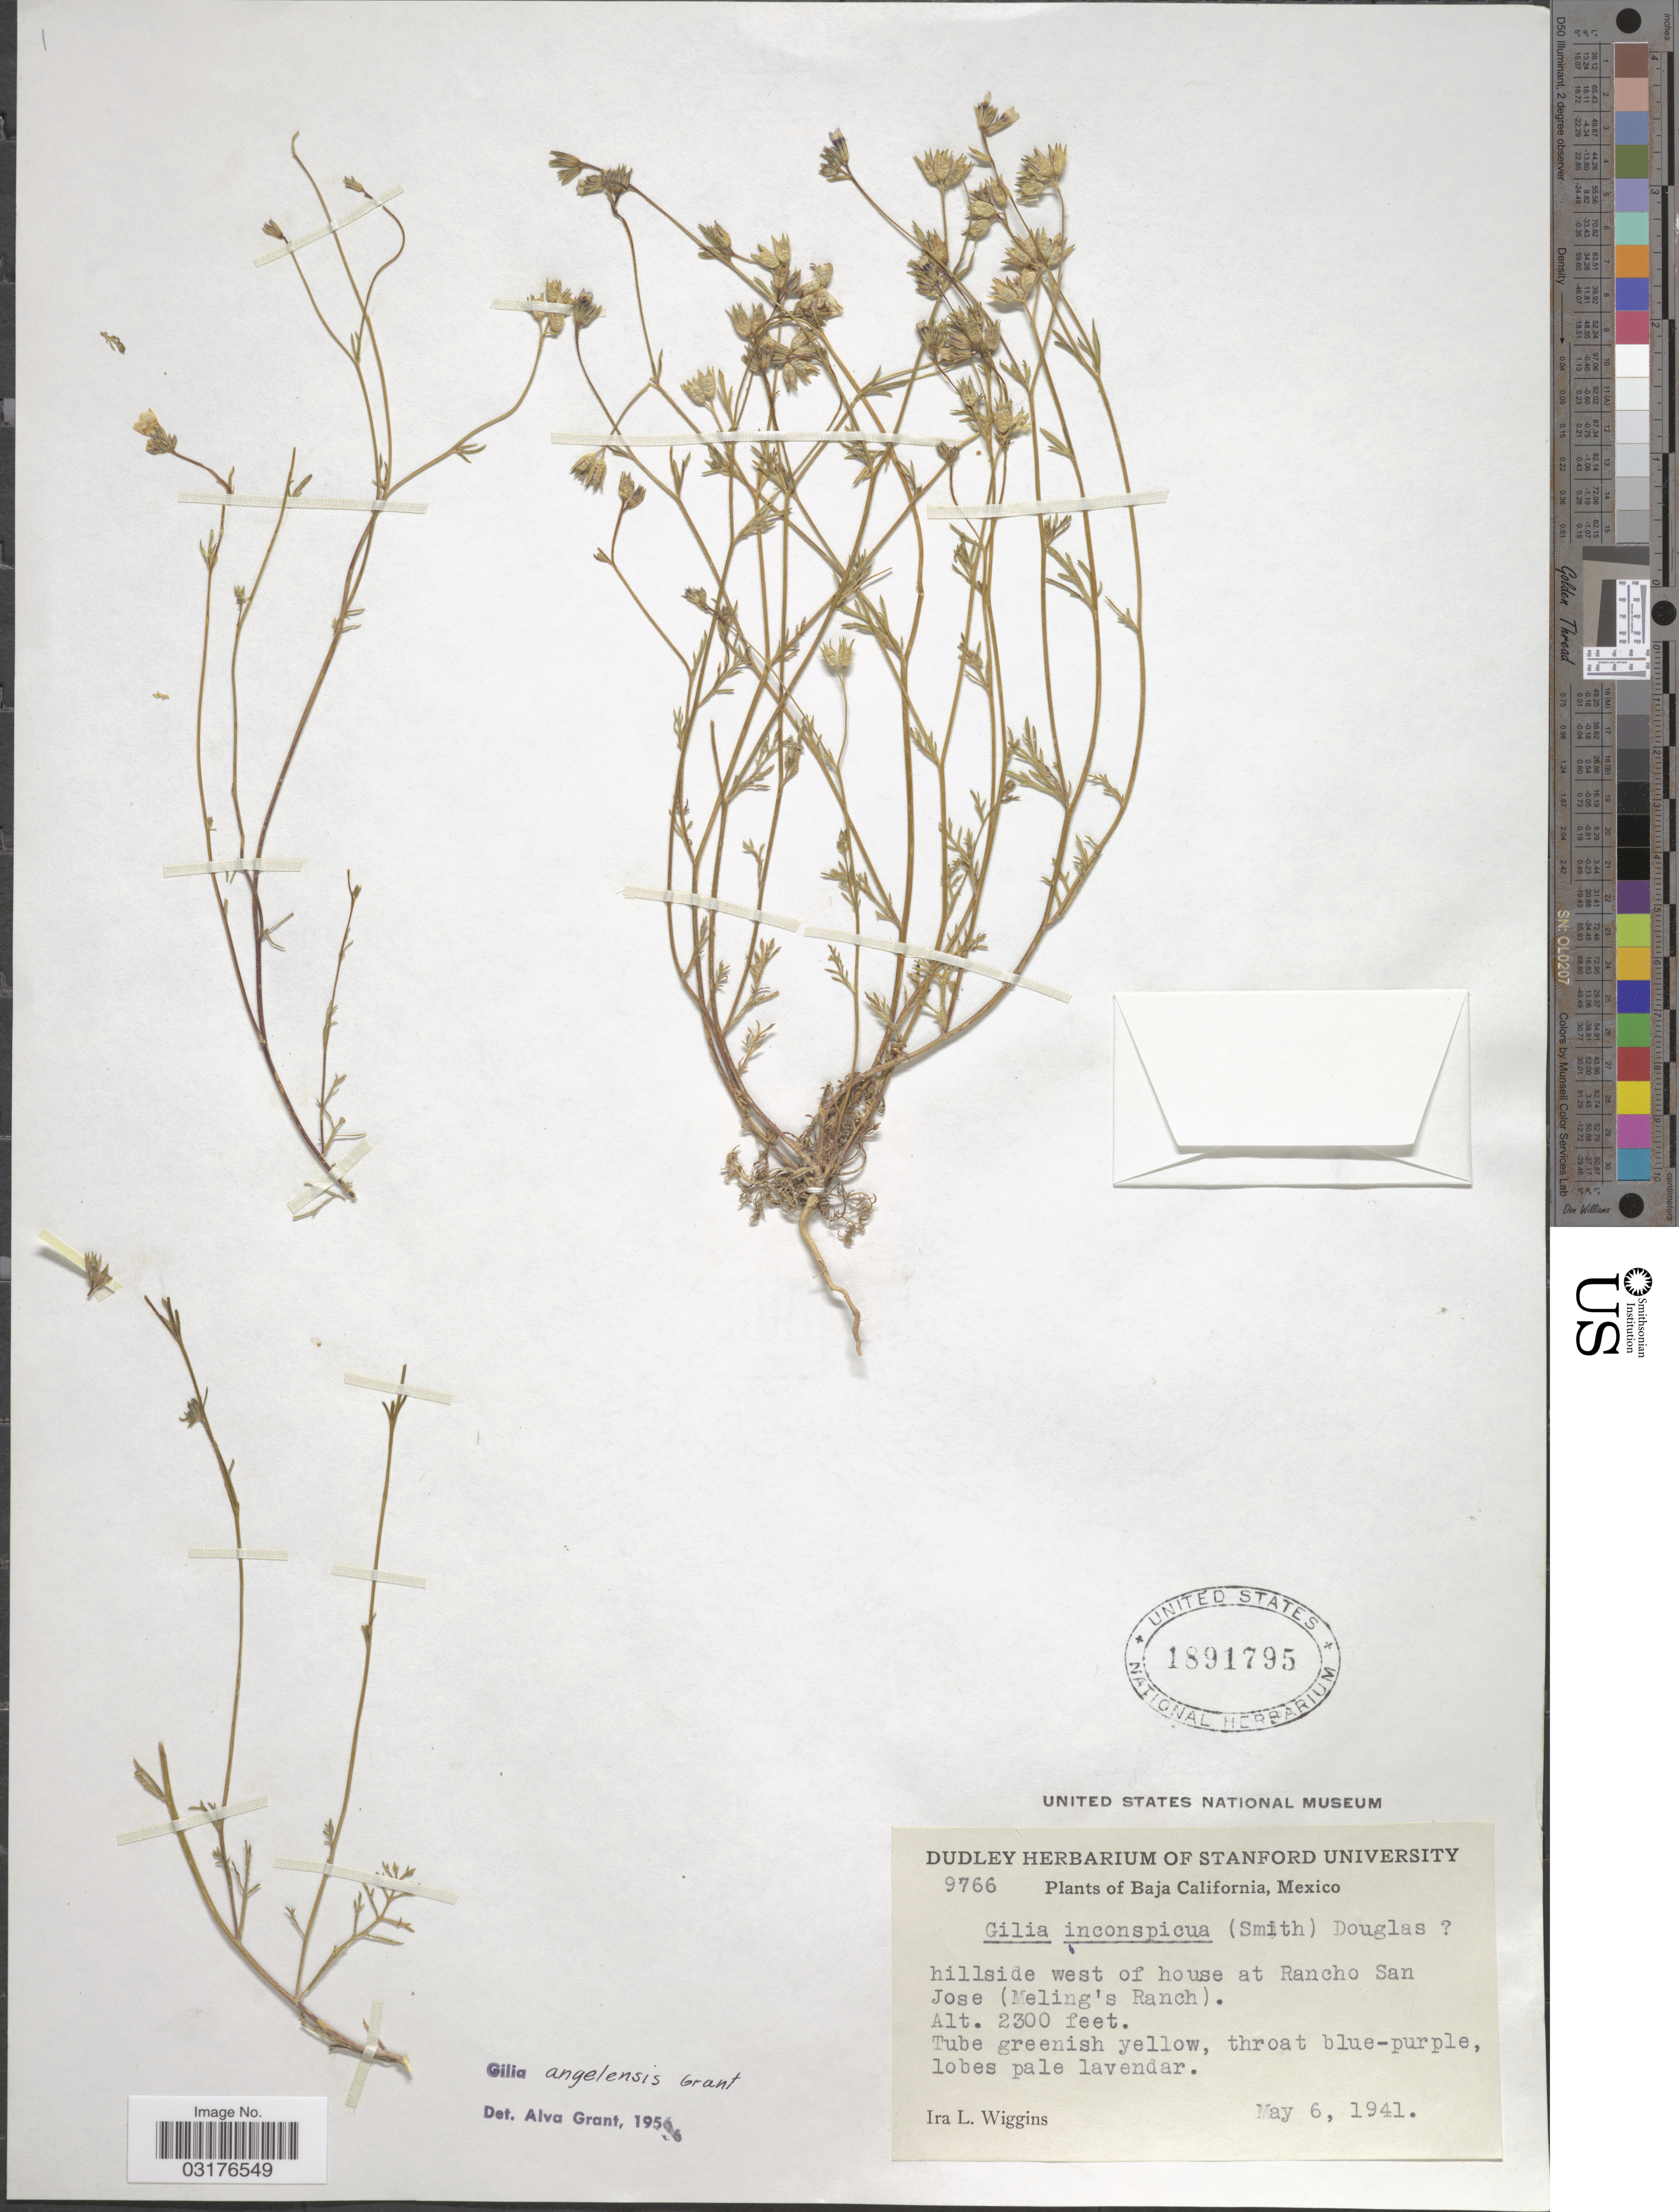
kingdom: Plantae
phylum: Tracheophyta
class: Magnoliopsida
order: Ericales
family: Polemoniaceae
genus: Gilia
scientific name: Gilia angelensis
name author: V.E. Grant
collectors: I. L. Wiggins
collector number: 9766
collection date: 1941-05-06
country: Mexico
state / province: Baja California Norte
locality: Hillside west of house at Rancho San Jose (Meling's Ranch).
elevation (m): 701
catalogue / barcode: US 1891795